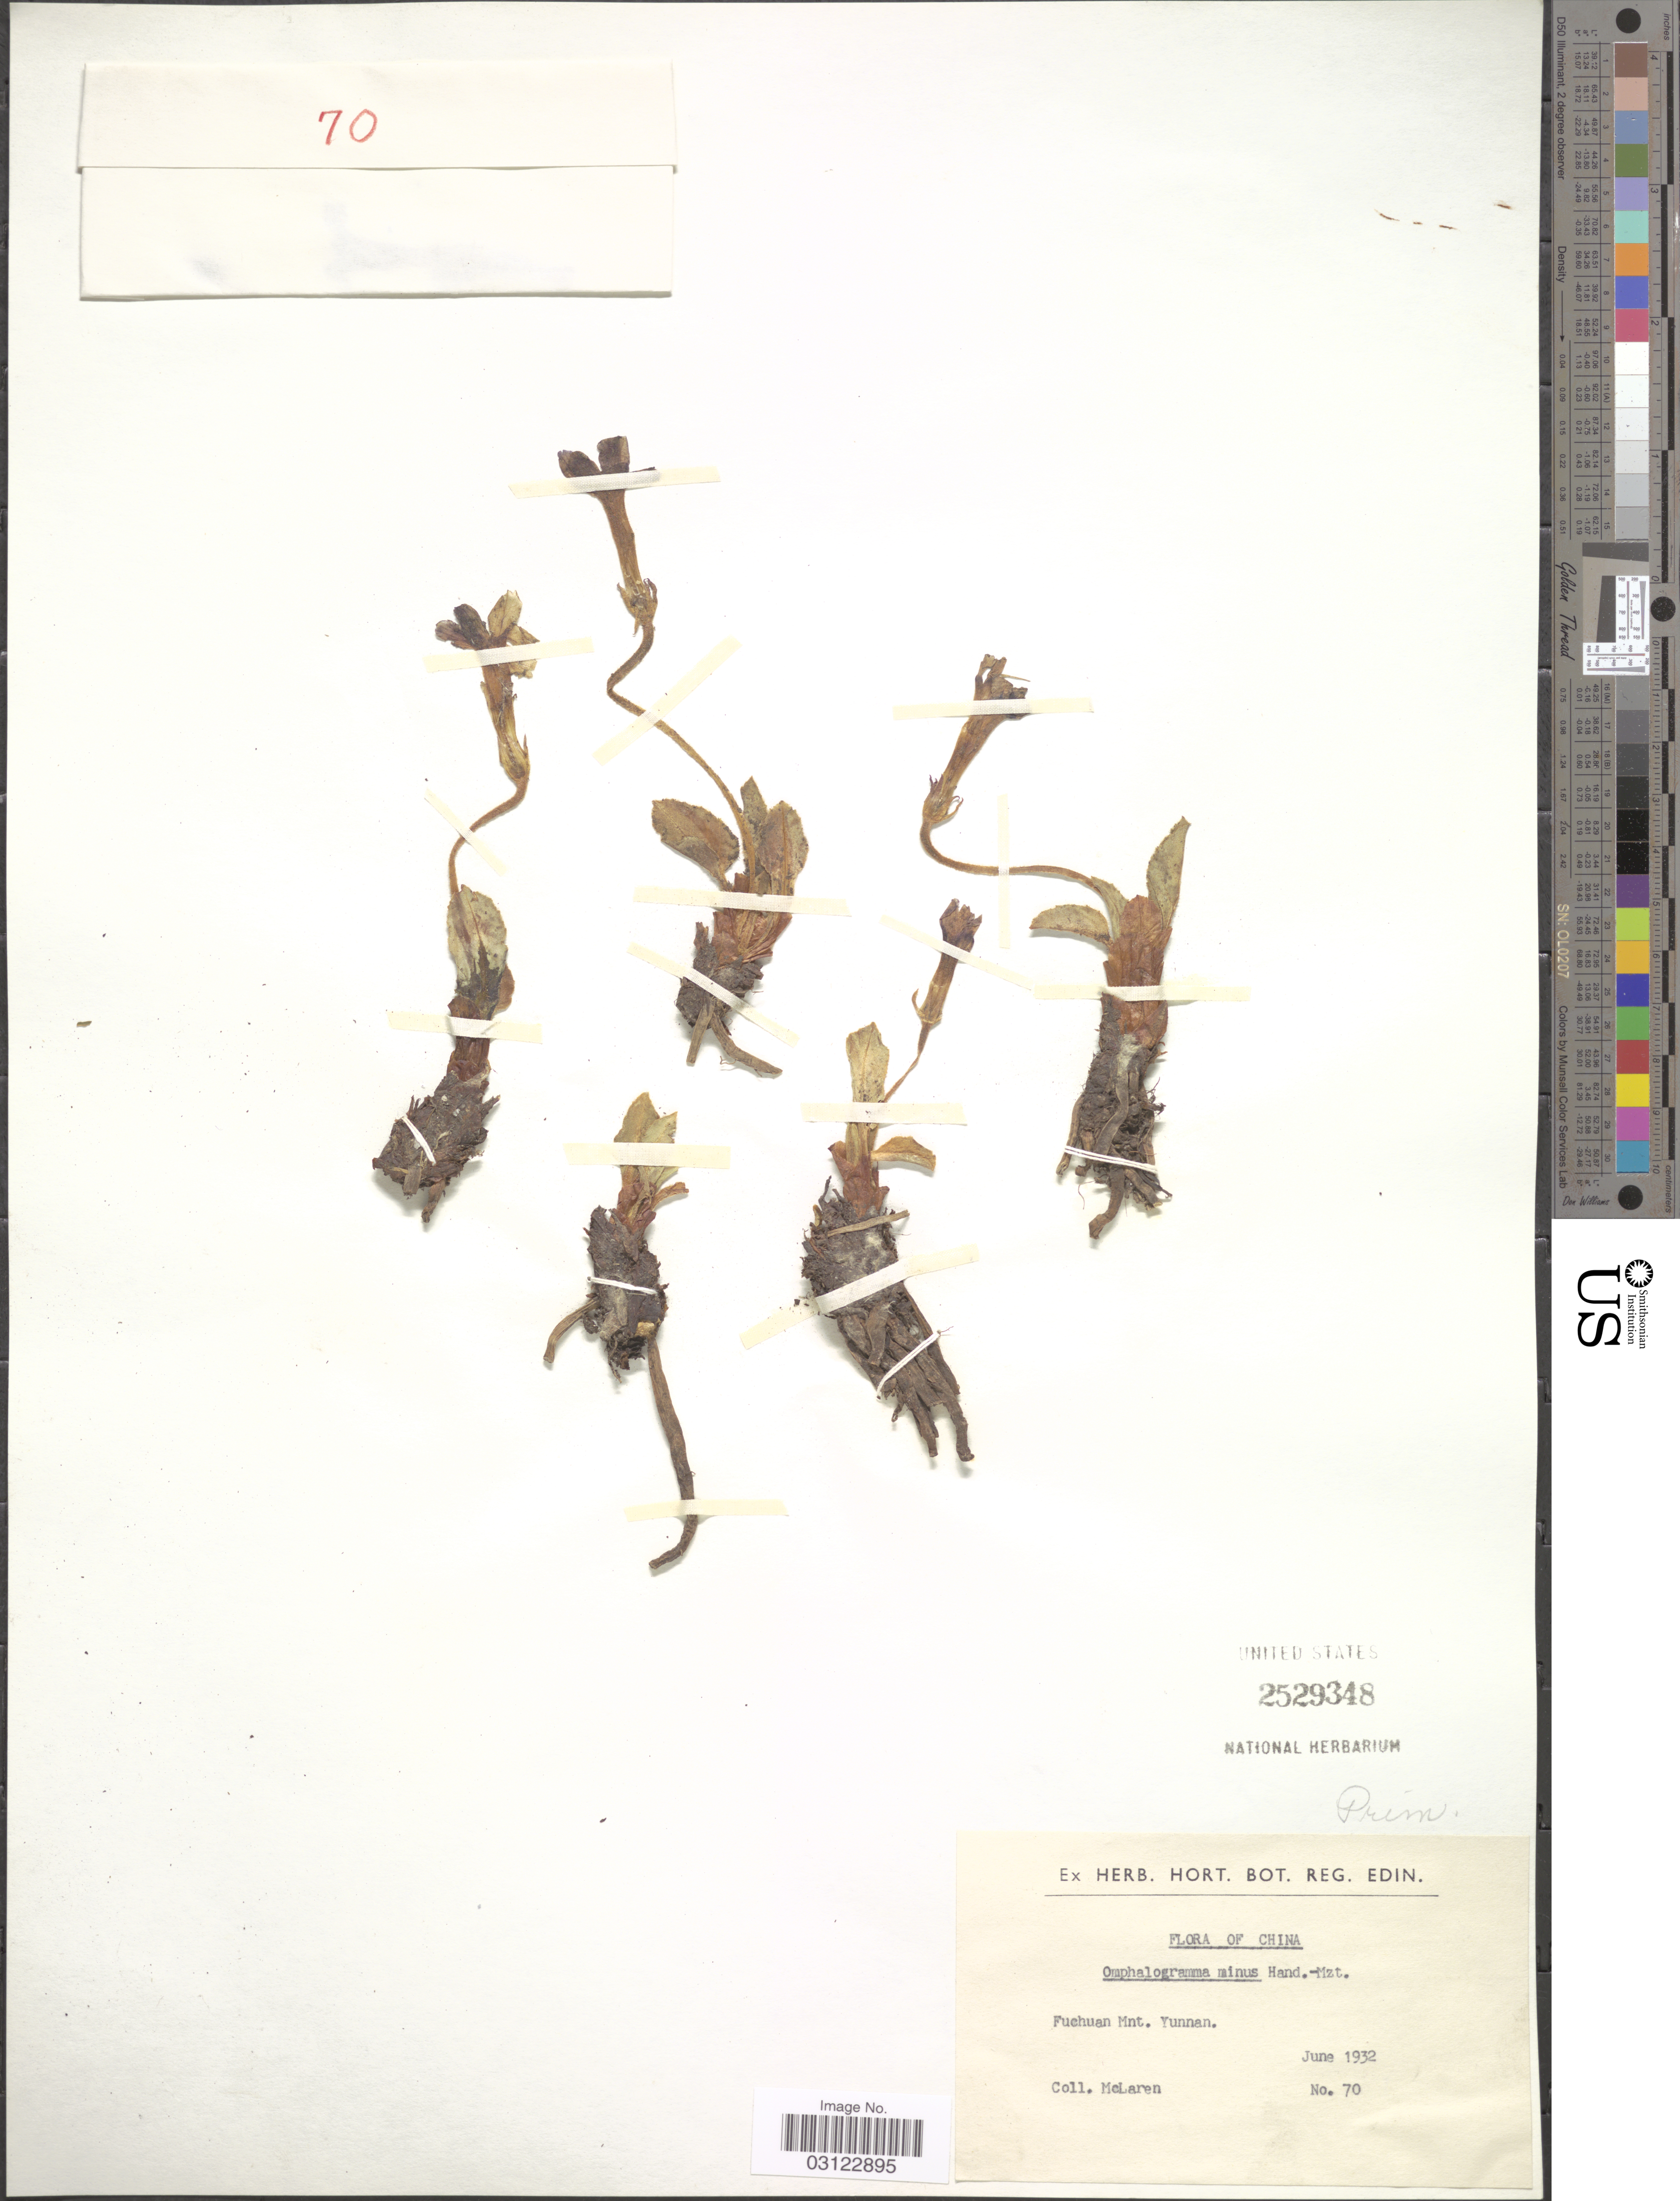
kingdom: Plantae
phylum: Tracheophyta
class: Magnoliopsida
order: Ericales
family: Primulaceae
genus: Omphalogramma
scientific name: Omphalogramma minus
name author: Hand.-Mazz.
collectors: McLaren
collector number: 70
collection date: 1932-06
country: China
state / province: Yunnan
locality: Fuchuan Mnt.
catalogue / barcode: US 2529348